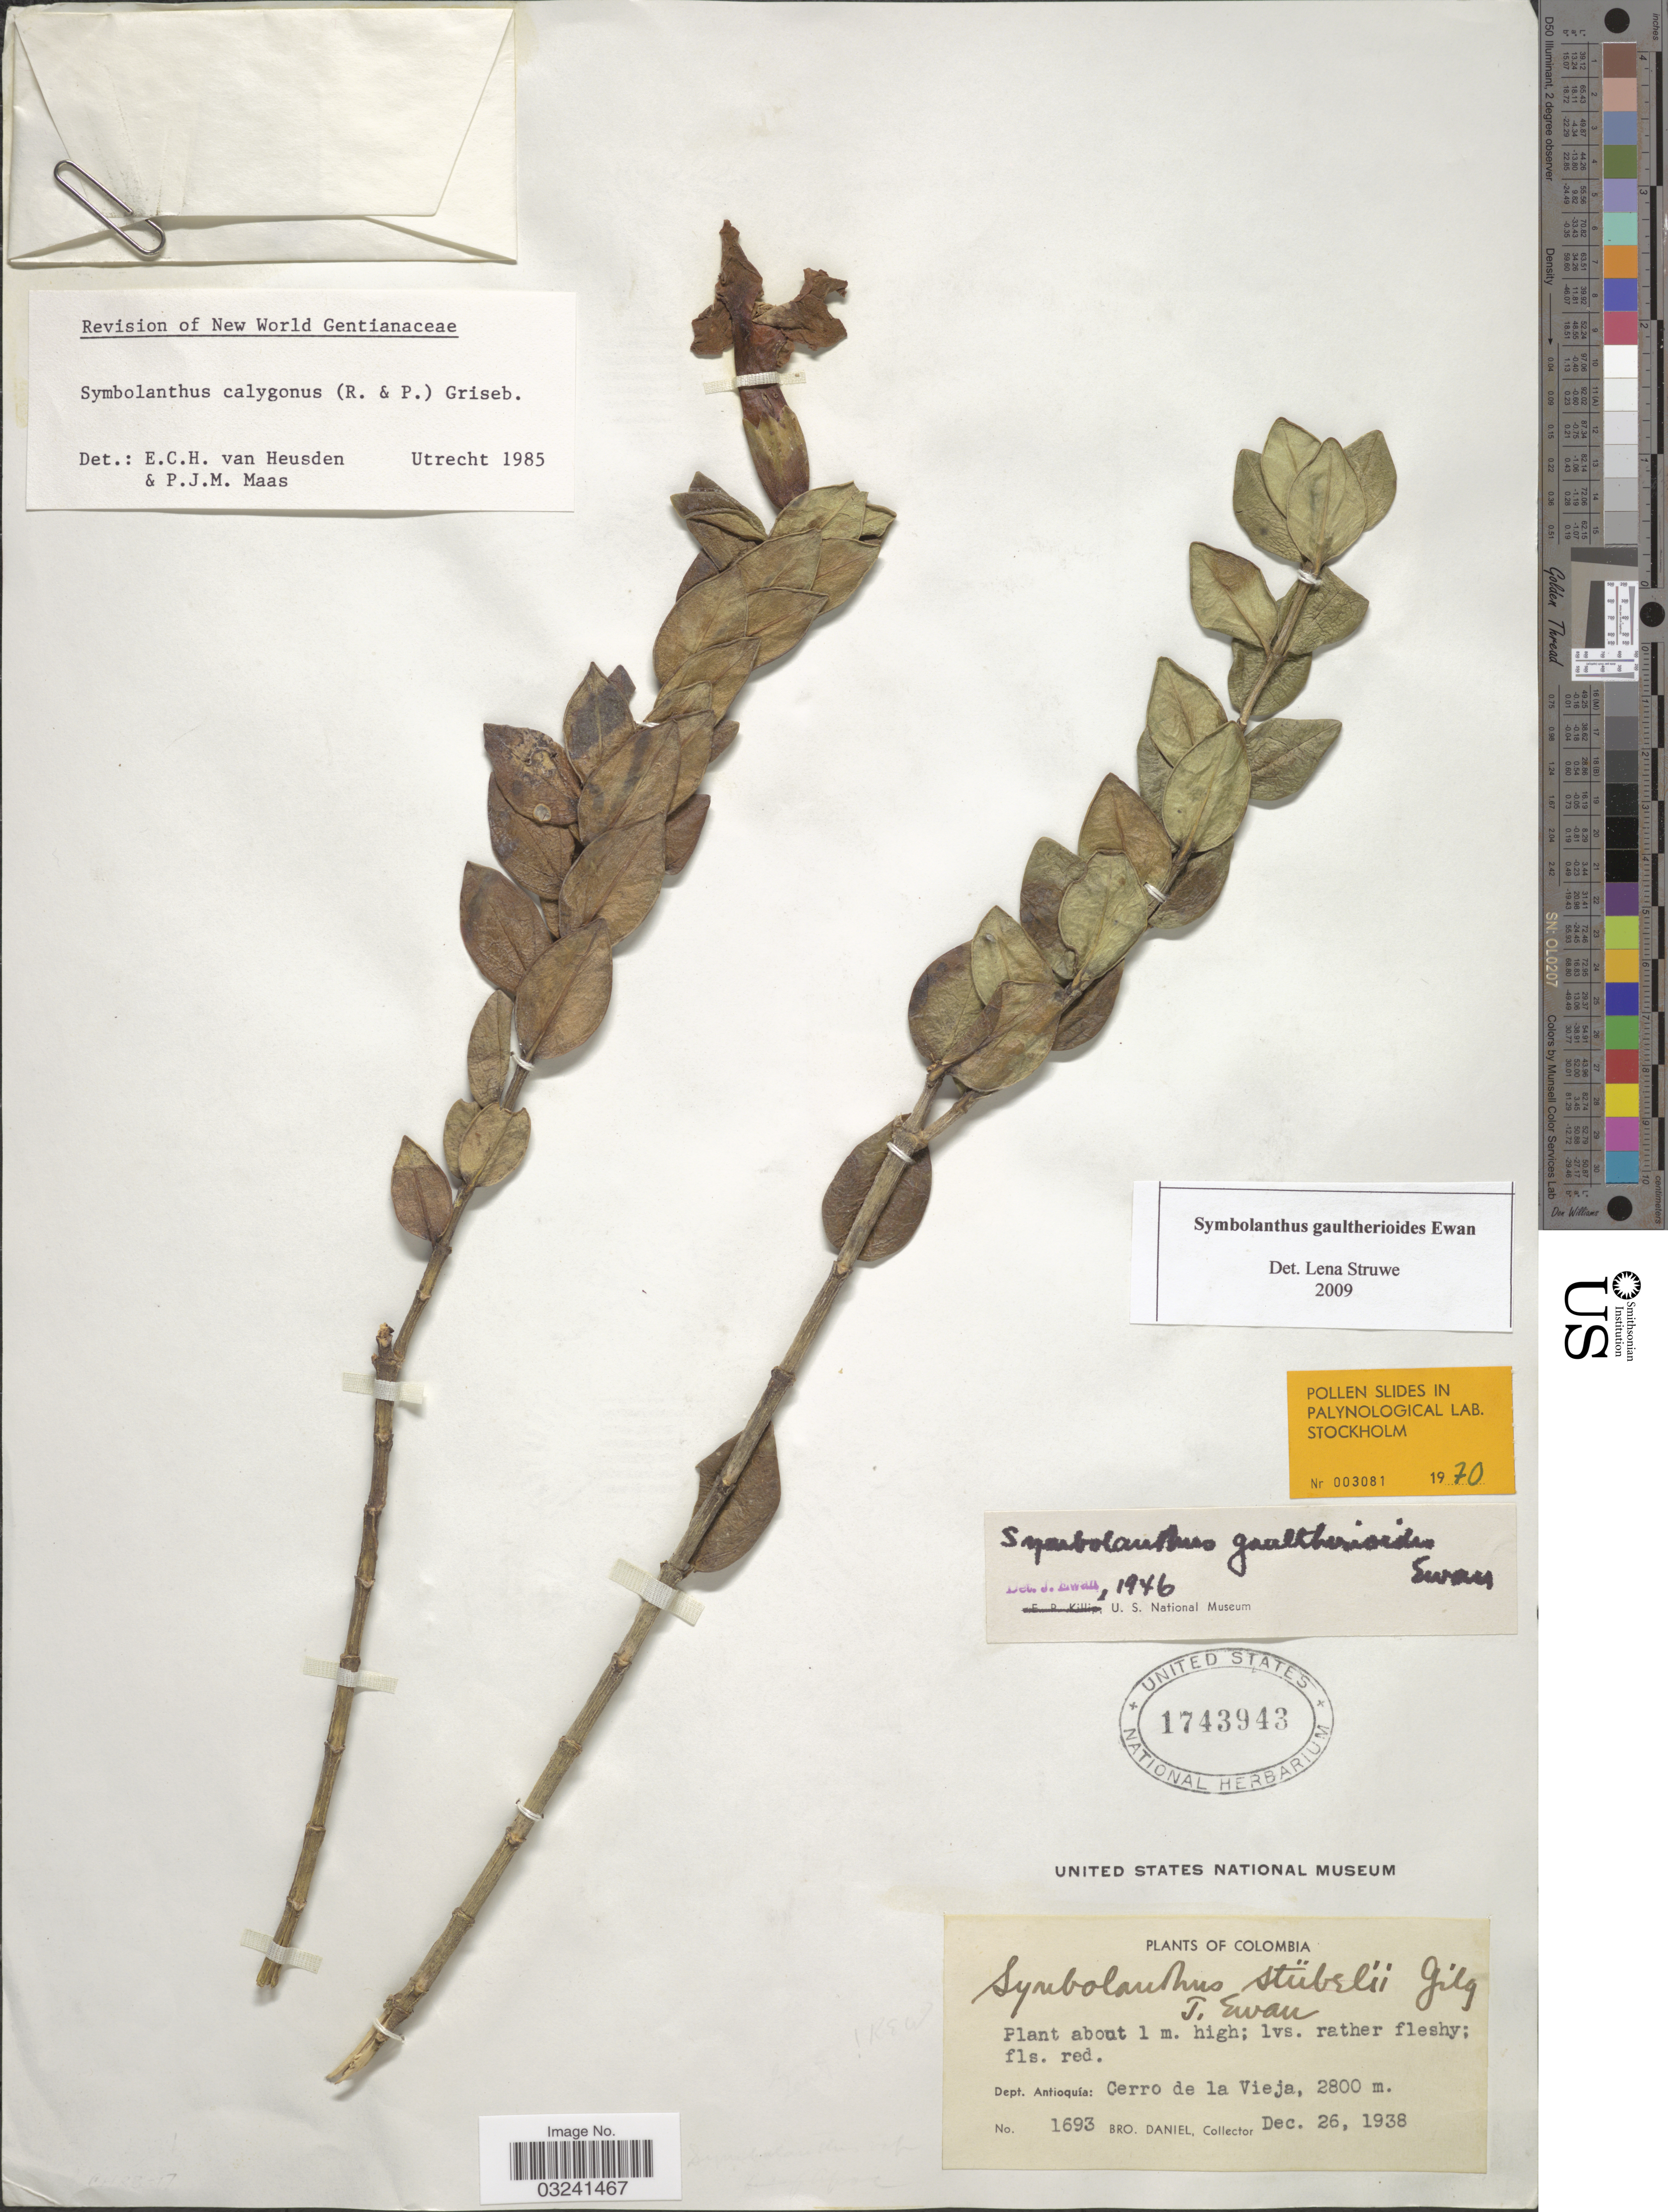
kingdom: Plantae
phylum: Tracheophyta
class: Magnoliopsida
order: Gentianales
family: Gentianaceae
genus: Symbolanthus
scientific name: Symbolanthus gaultherioides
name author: Ewan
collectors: Bro. Daniel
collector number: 1693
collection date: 1938-12-26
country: Colombia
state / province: Antioquia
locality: Dept. Antioquía: Cerro de la Vieja.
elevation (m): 2800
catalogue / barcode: US 1743943